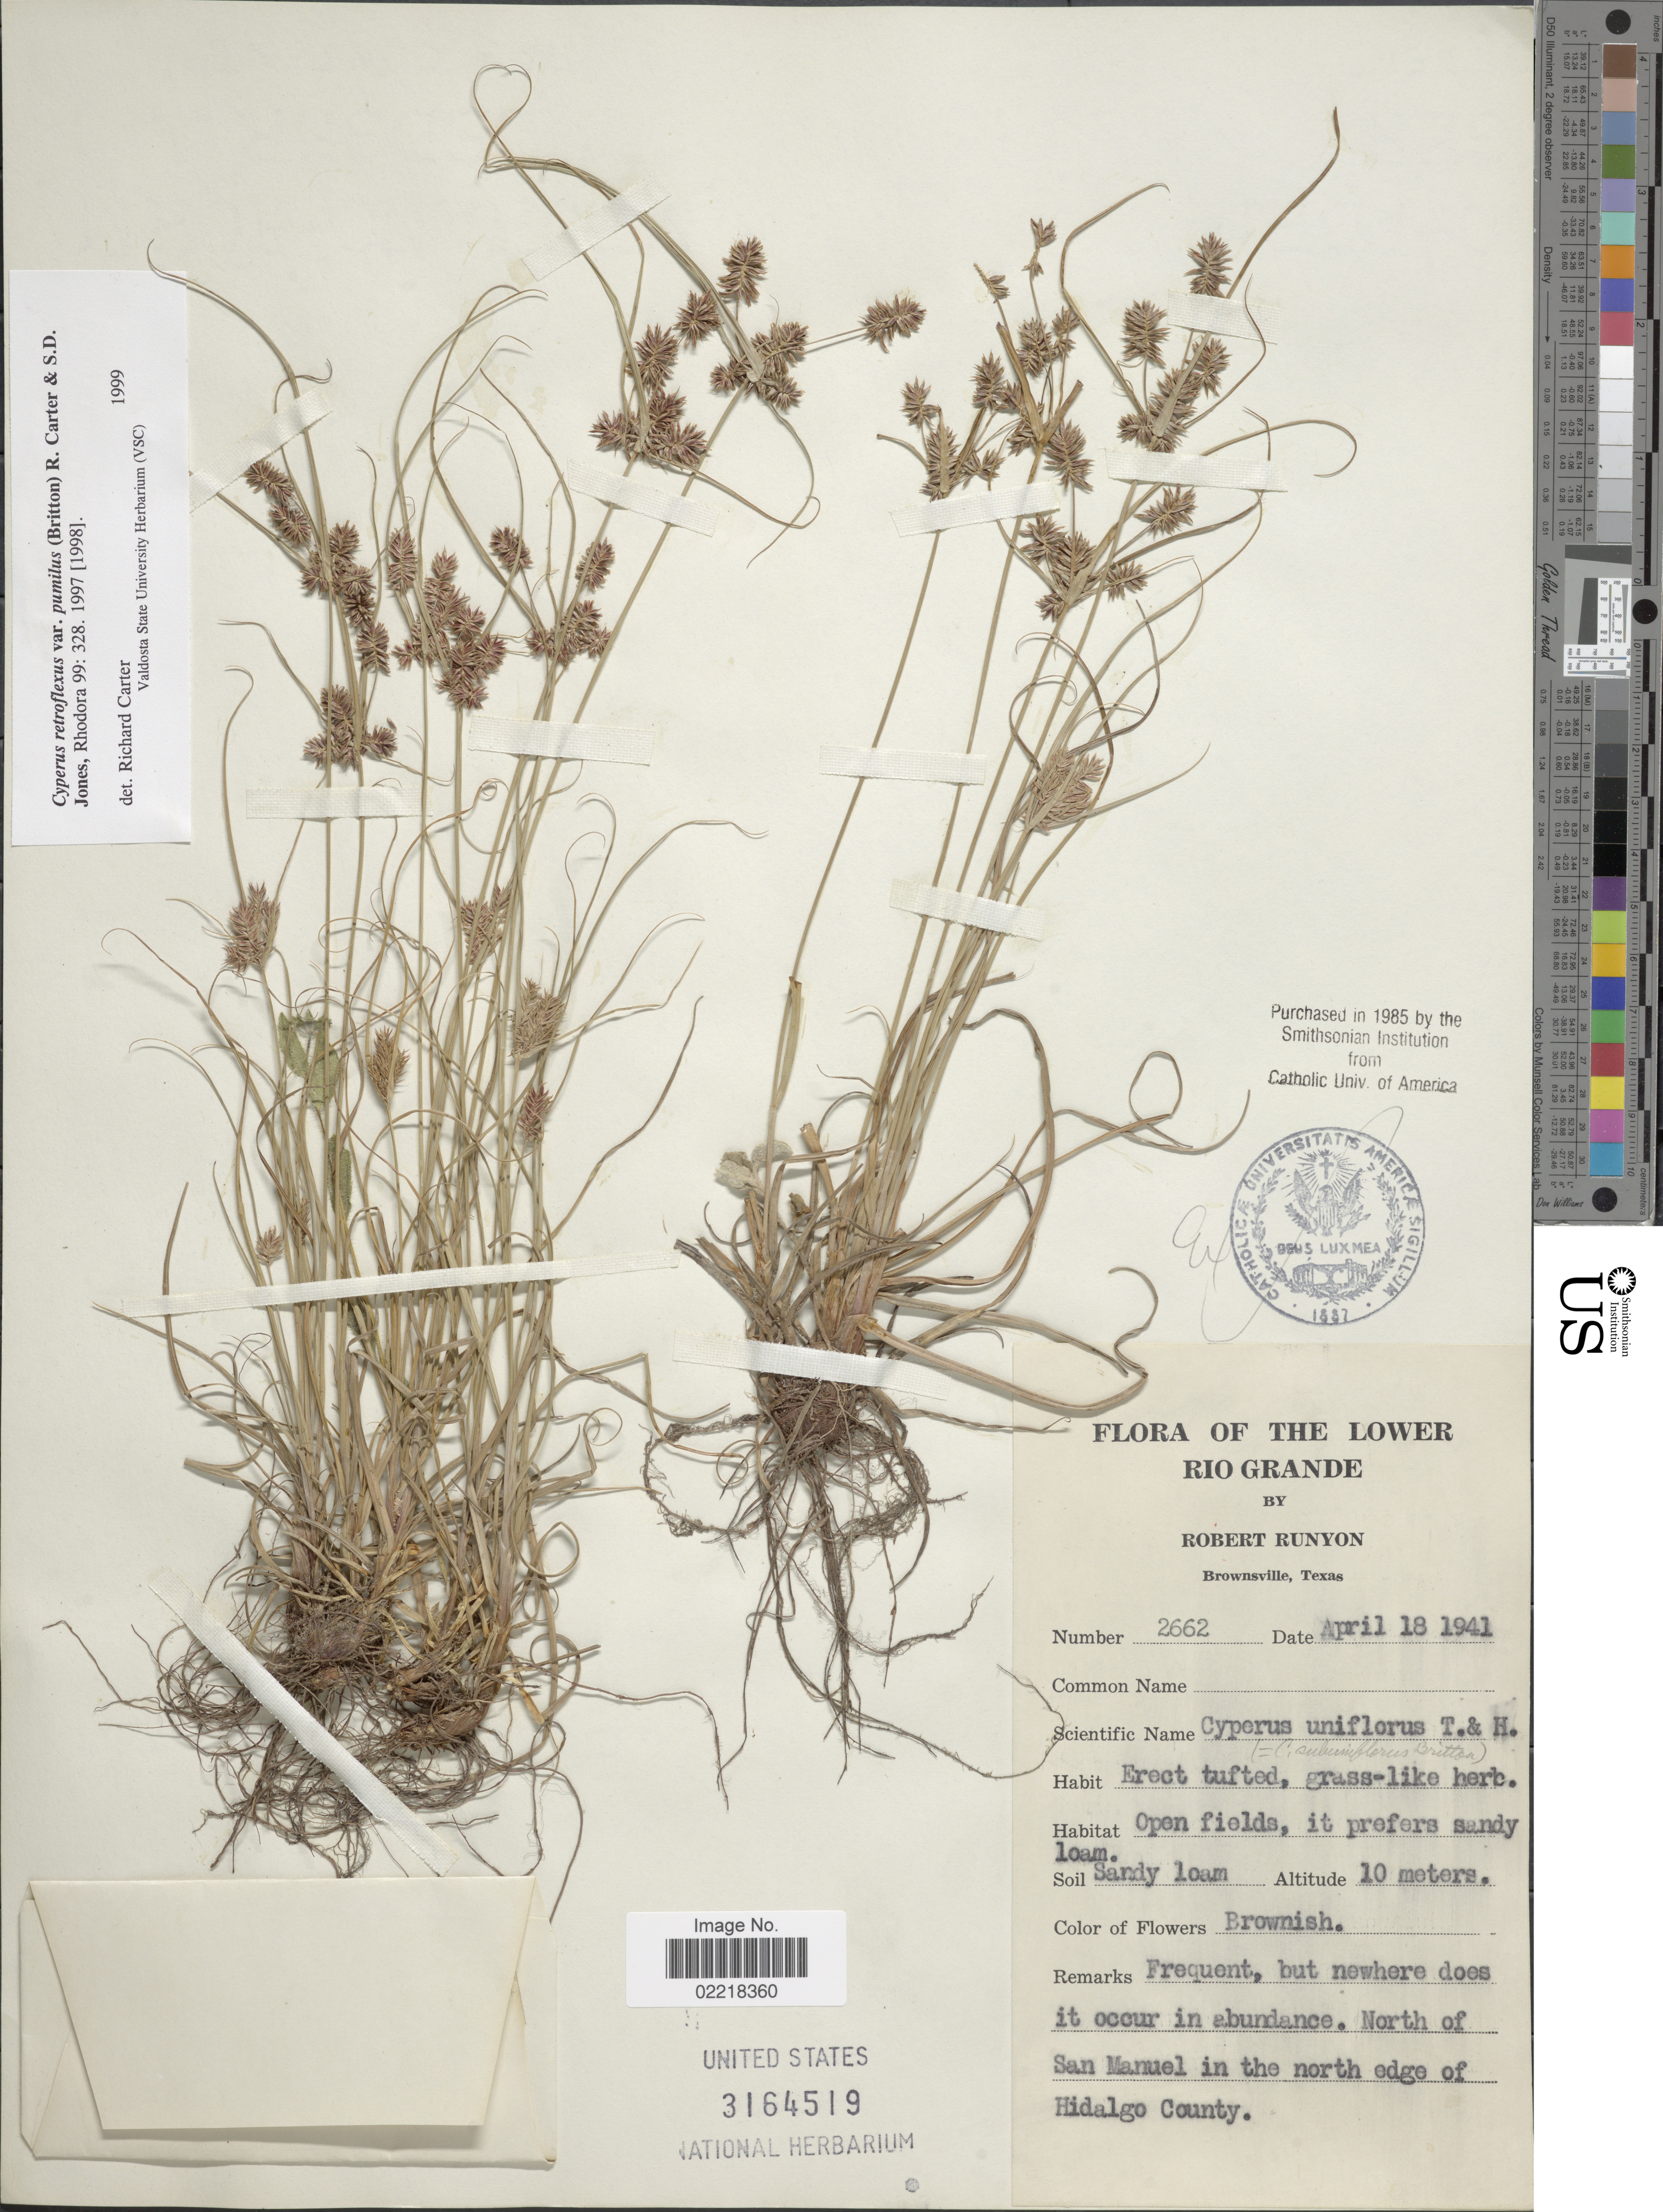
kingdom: Plantae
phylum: Tracheophyta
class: Liliopsida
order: Poales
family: Cyperaceae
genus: Cyperus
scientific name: Cyperus retroflexus var. pumilus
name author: (Britton) R. Carter & S.D. Jones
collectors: R. Runyon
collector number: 2662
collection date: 1941-04-18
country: United States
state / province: Texas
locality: Lower Rio Grande, north of San Manuel in the north edge of Hidalgo County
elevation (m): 10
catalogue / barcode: US 3164519